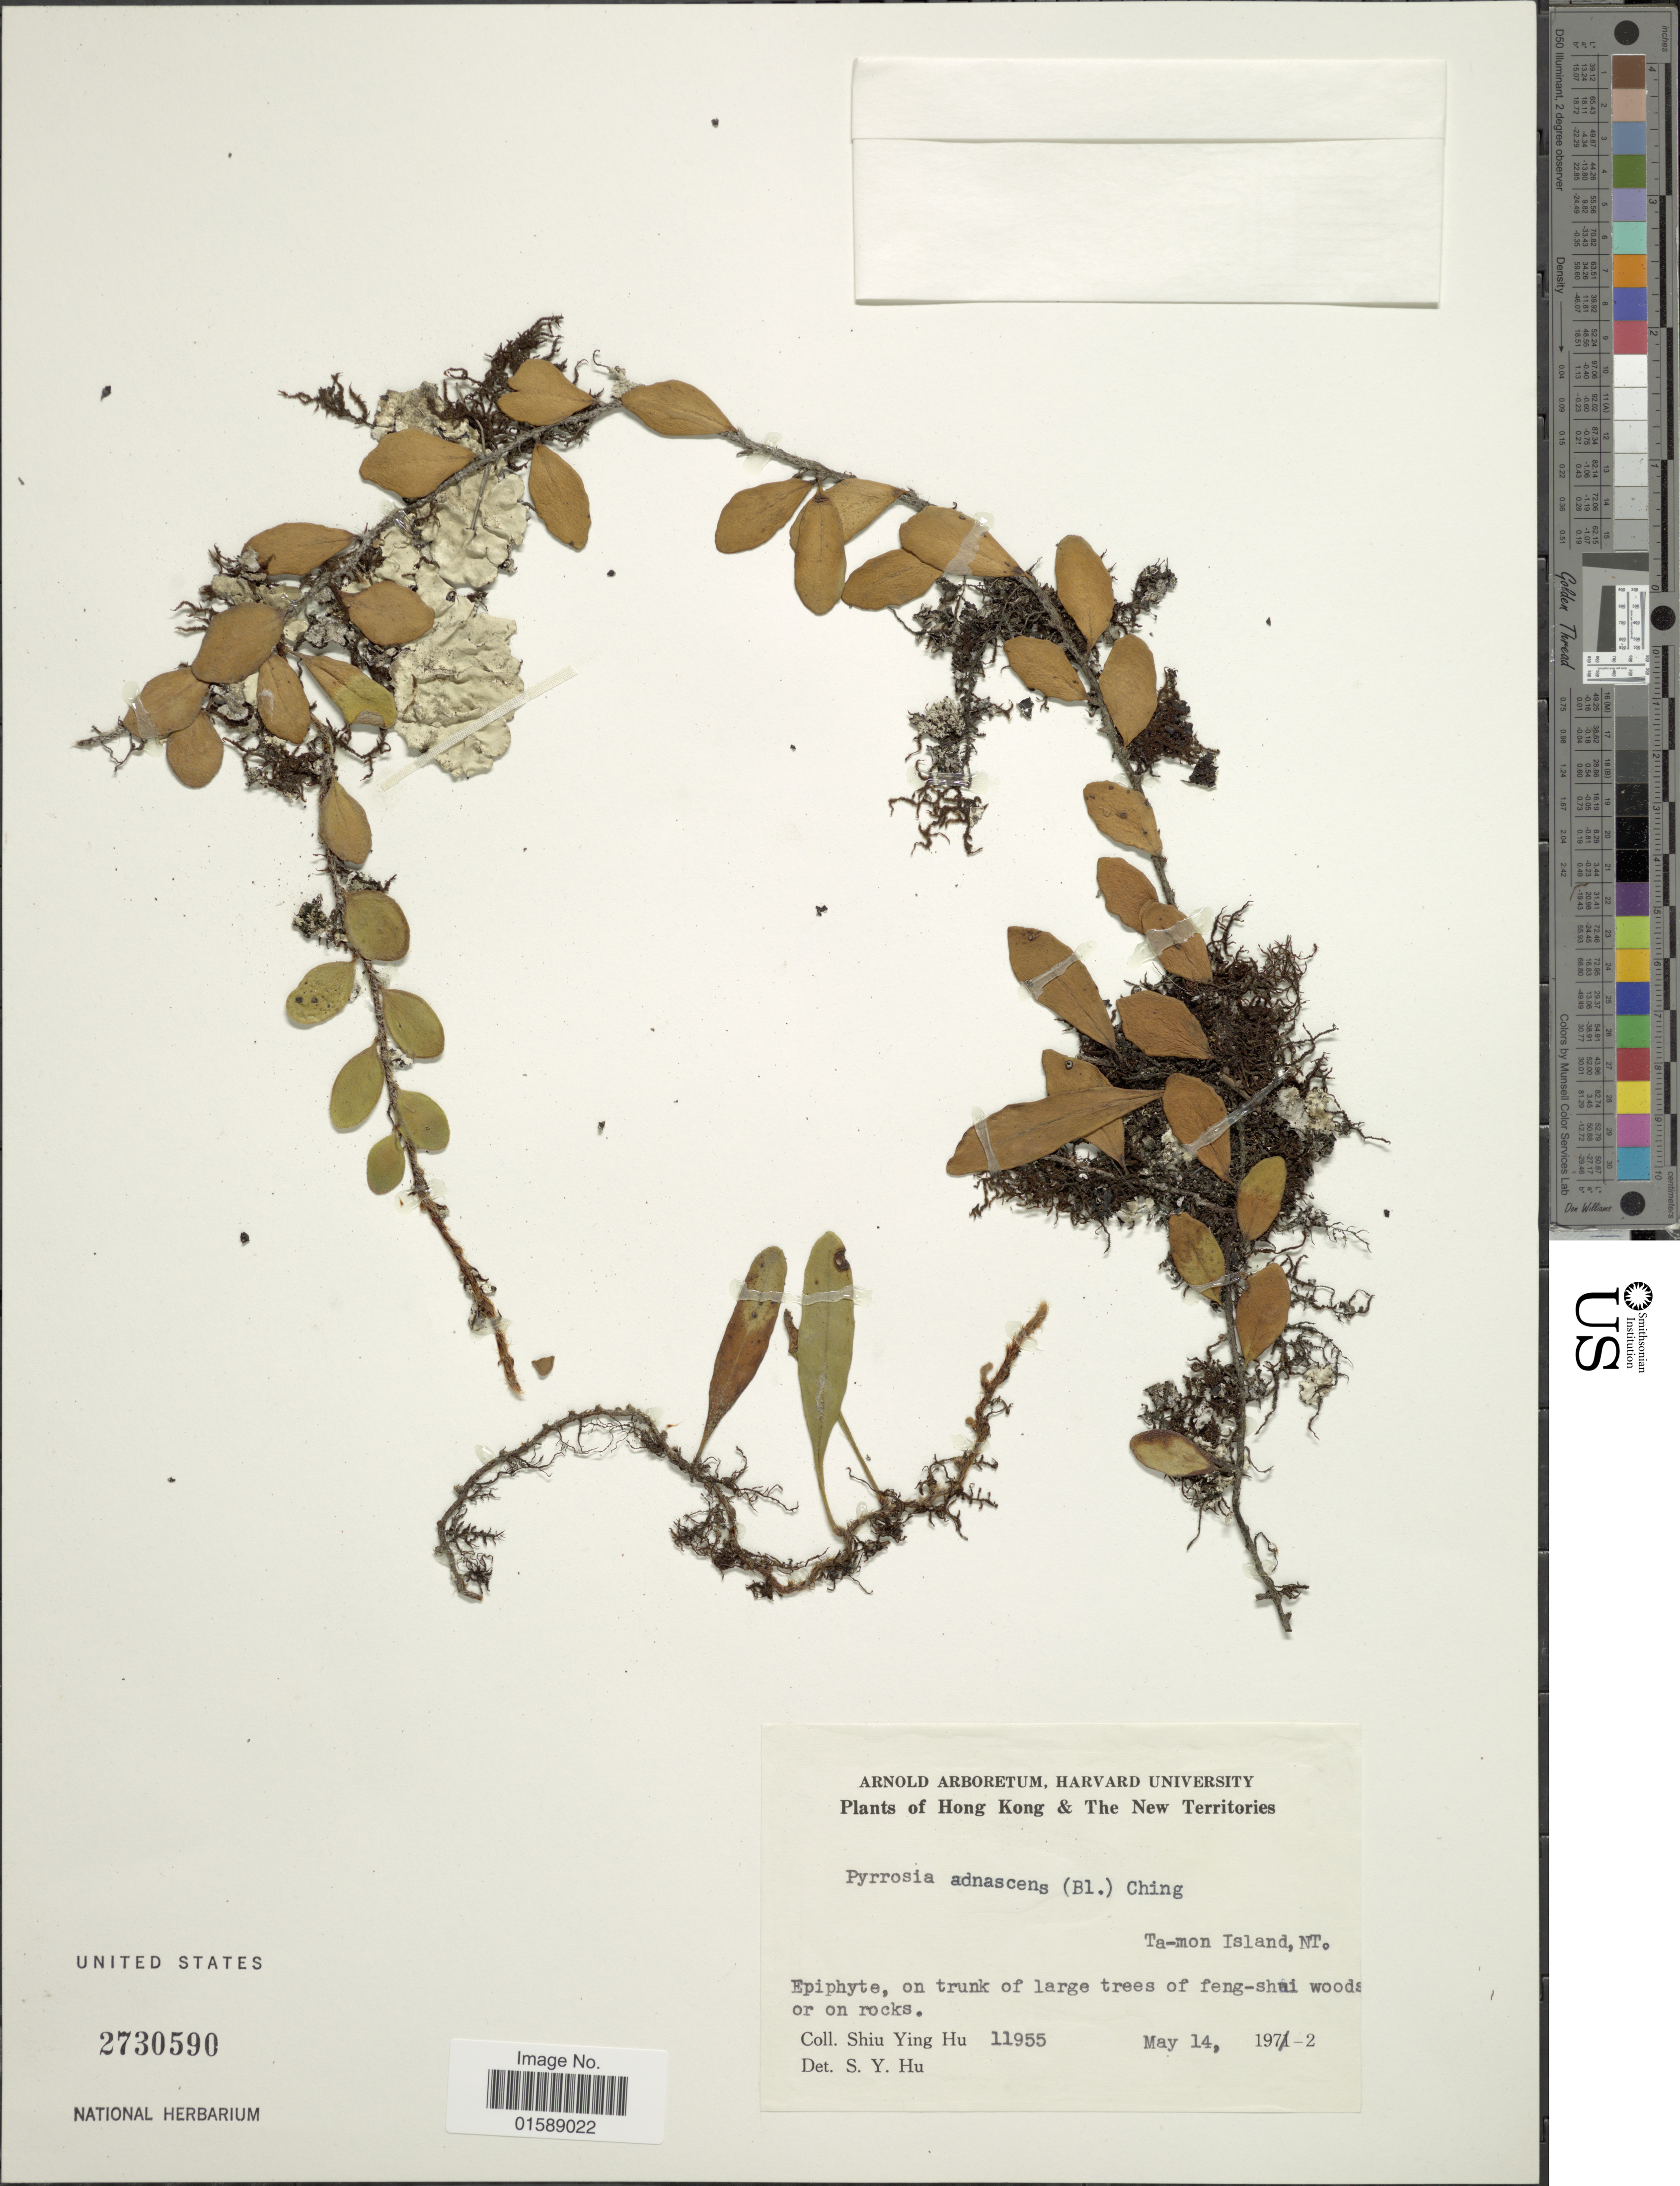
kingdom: Plantae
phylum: Tracheophyta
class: Polypodiopsida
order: Polypodiales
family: Polypodiaceae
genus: Pyrrosia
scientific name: Pyrrosia lanceolata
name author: (L.) Farw.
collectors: S. Y. Hu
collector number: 11955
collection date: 1972-05-14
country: China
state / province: Hong Kong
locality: Hong Kong & The New Territories. Ta-mon Island, NT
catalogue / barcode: US 2730590